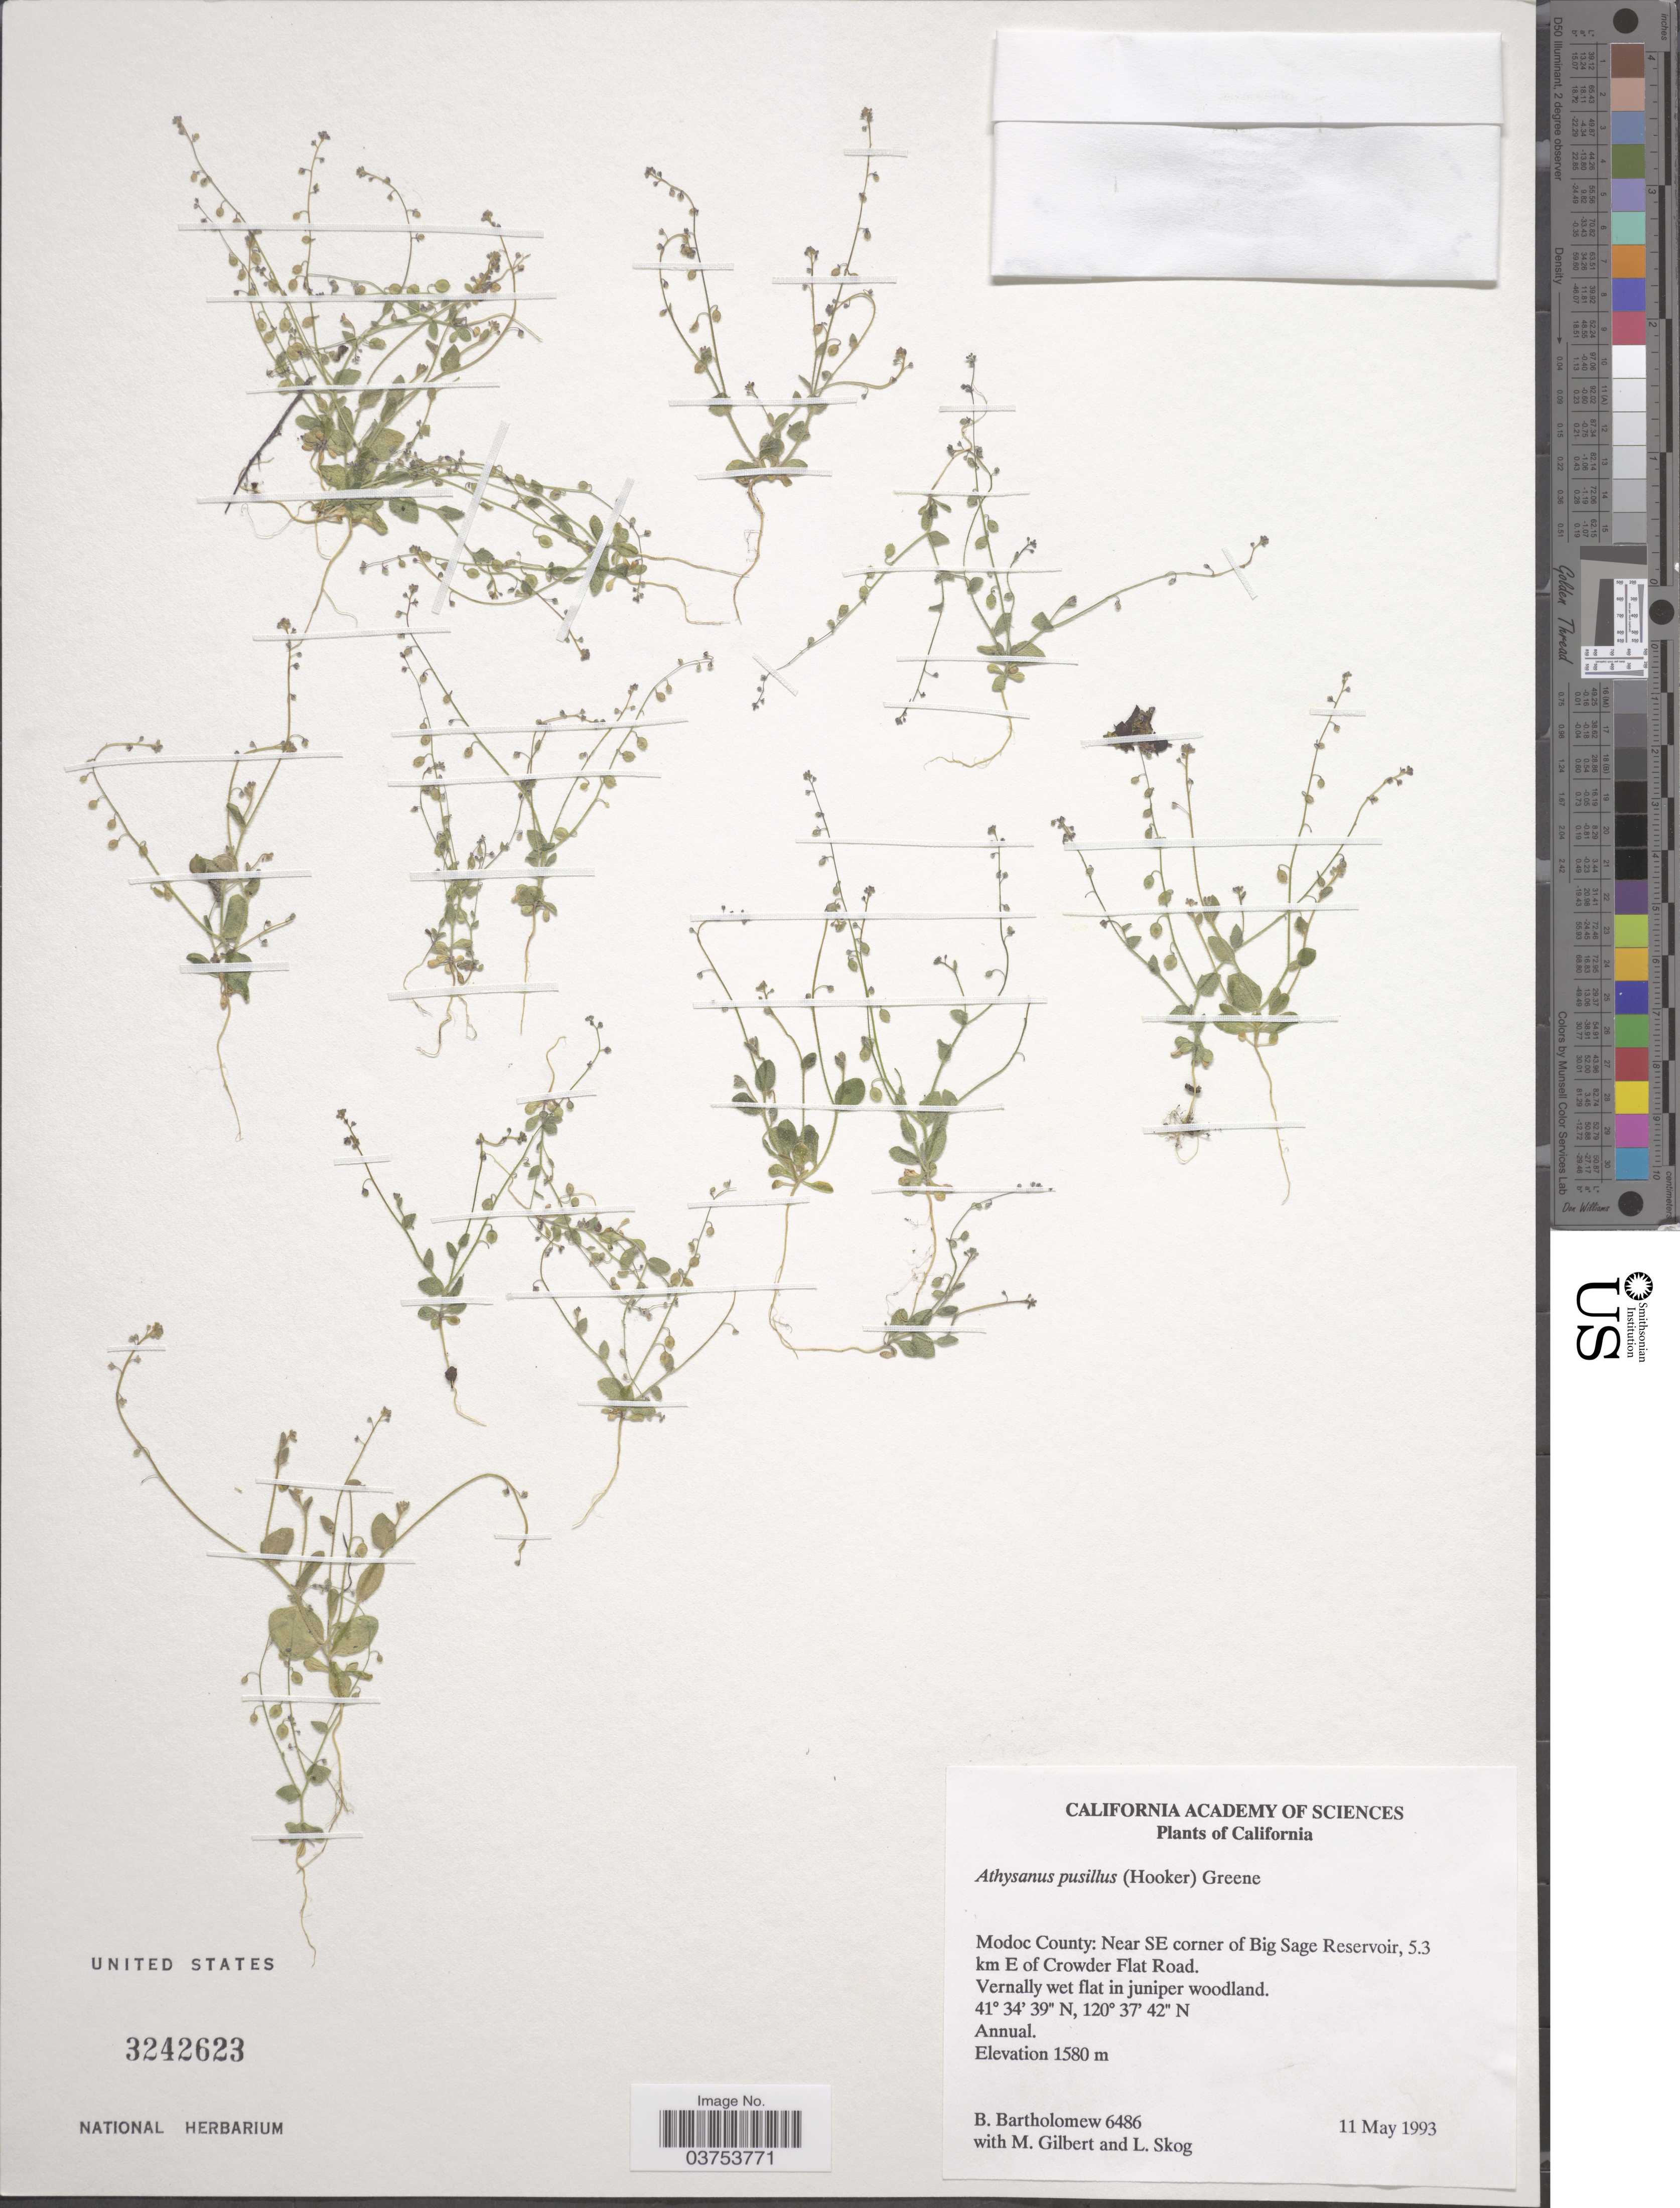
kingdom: Plantae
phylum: Tracheophyta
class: Magnoliopsida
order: Brassicales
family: Brassicaceae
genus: Athysanus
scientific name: Athysanus pusillus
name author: (Hook.) Greene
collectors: B. Bartholomew, M. Gilbert & L. E. Skog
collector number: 6486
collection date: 1993-05-11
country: United States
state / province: California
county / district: Modoc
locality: Modoc County: Near SE corner of Big Sage Reservoir, 5.3 km E of Crowder Flat Road.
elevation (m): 1580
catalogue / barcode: US 3242623